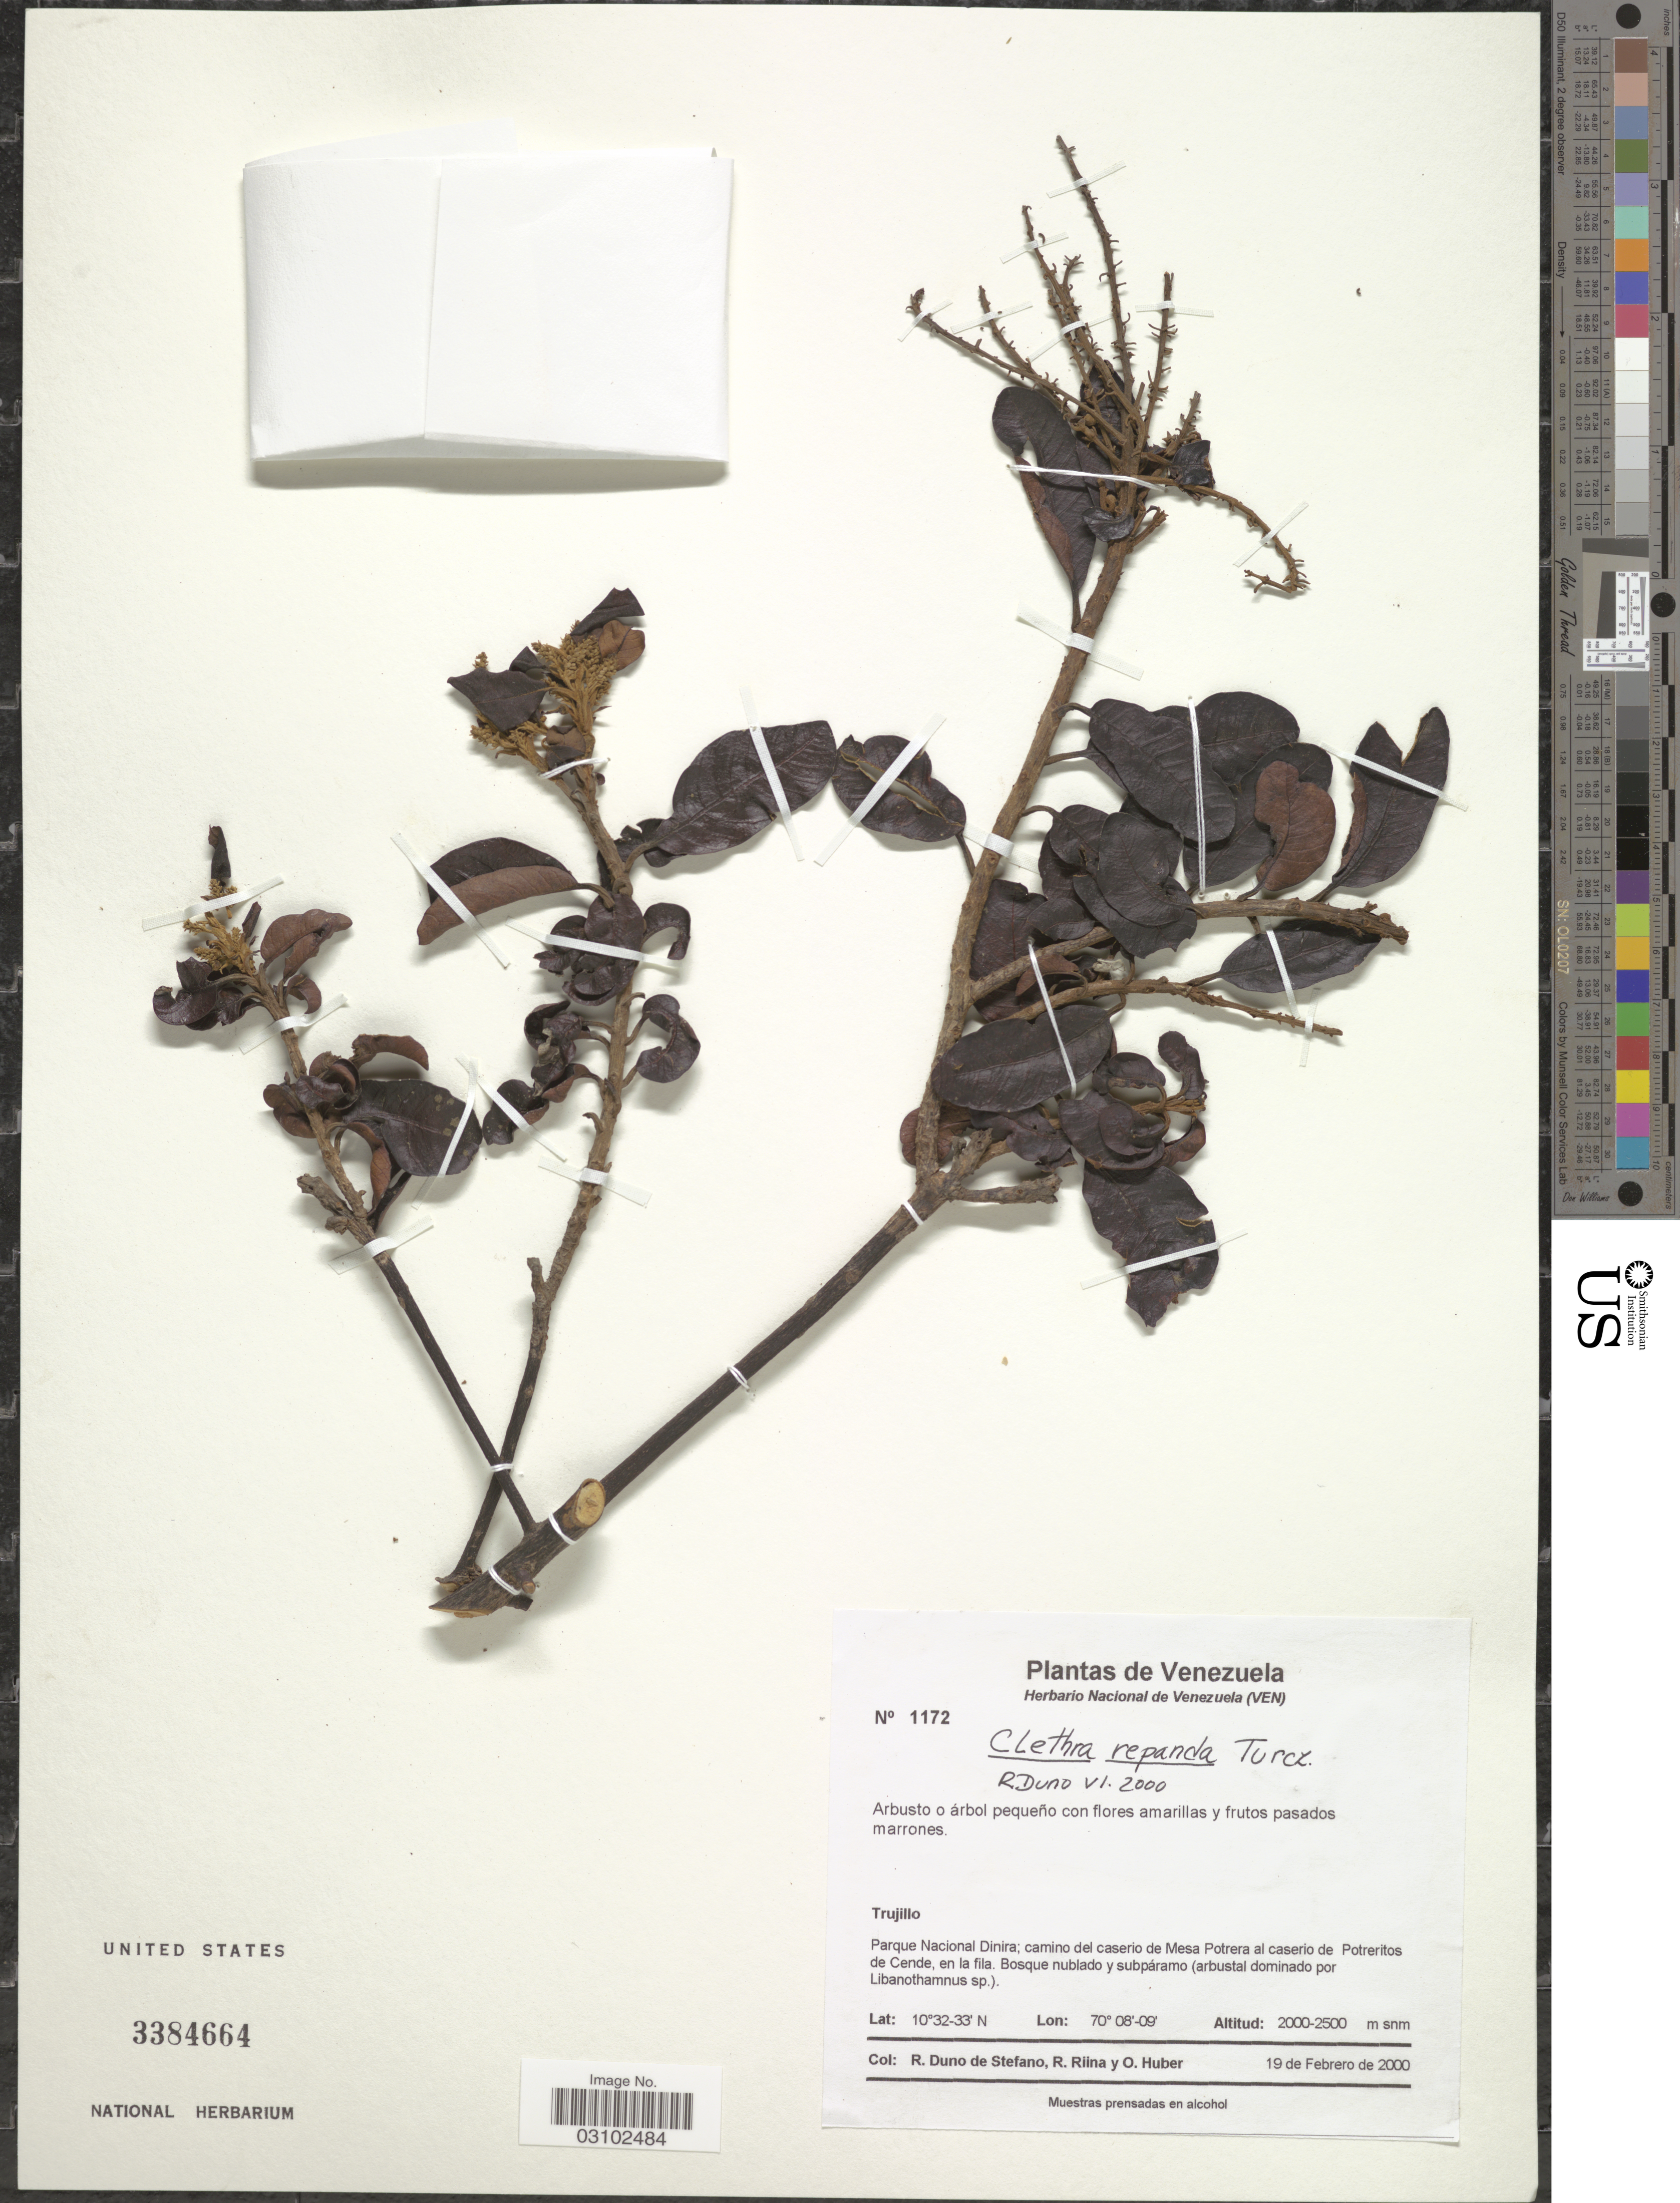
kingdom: Plantae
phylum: Tracheophyta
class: Magnoliopsida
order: Ericales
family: Clethraceae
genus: Clethra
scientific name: Clethra repanda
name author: Turcz.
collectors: R. Duno de Stefano, R. Riina & O. Huber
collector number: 1172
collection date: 2000-02-19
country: Venezuela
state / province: Trujillo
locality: Parque Nacional Dinira; camino del caserio de Mesa Potrera al caserio de Potreritos de Cende, en la fila.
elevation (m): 2000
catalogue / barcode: US 3384664